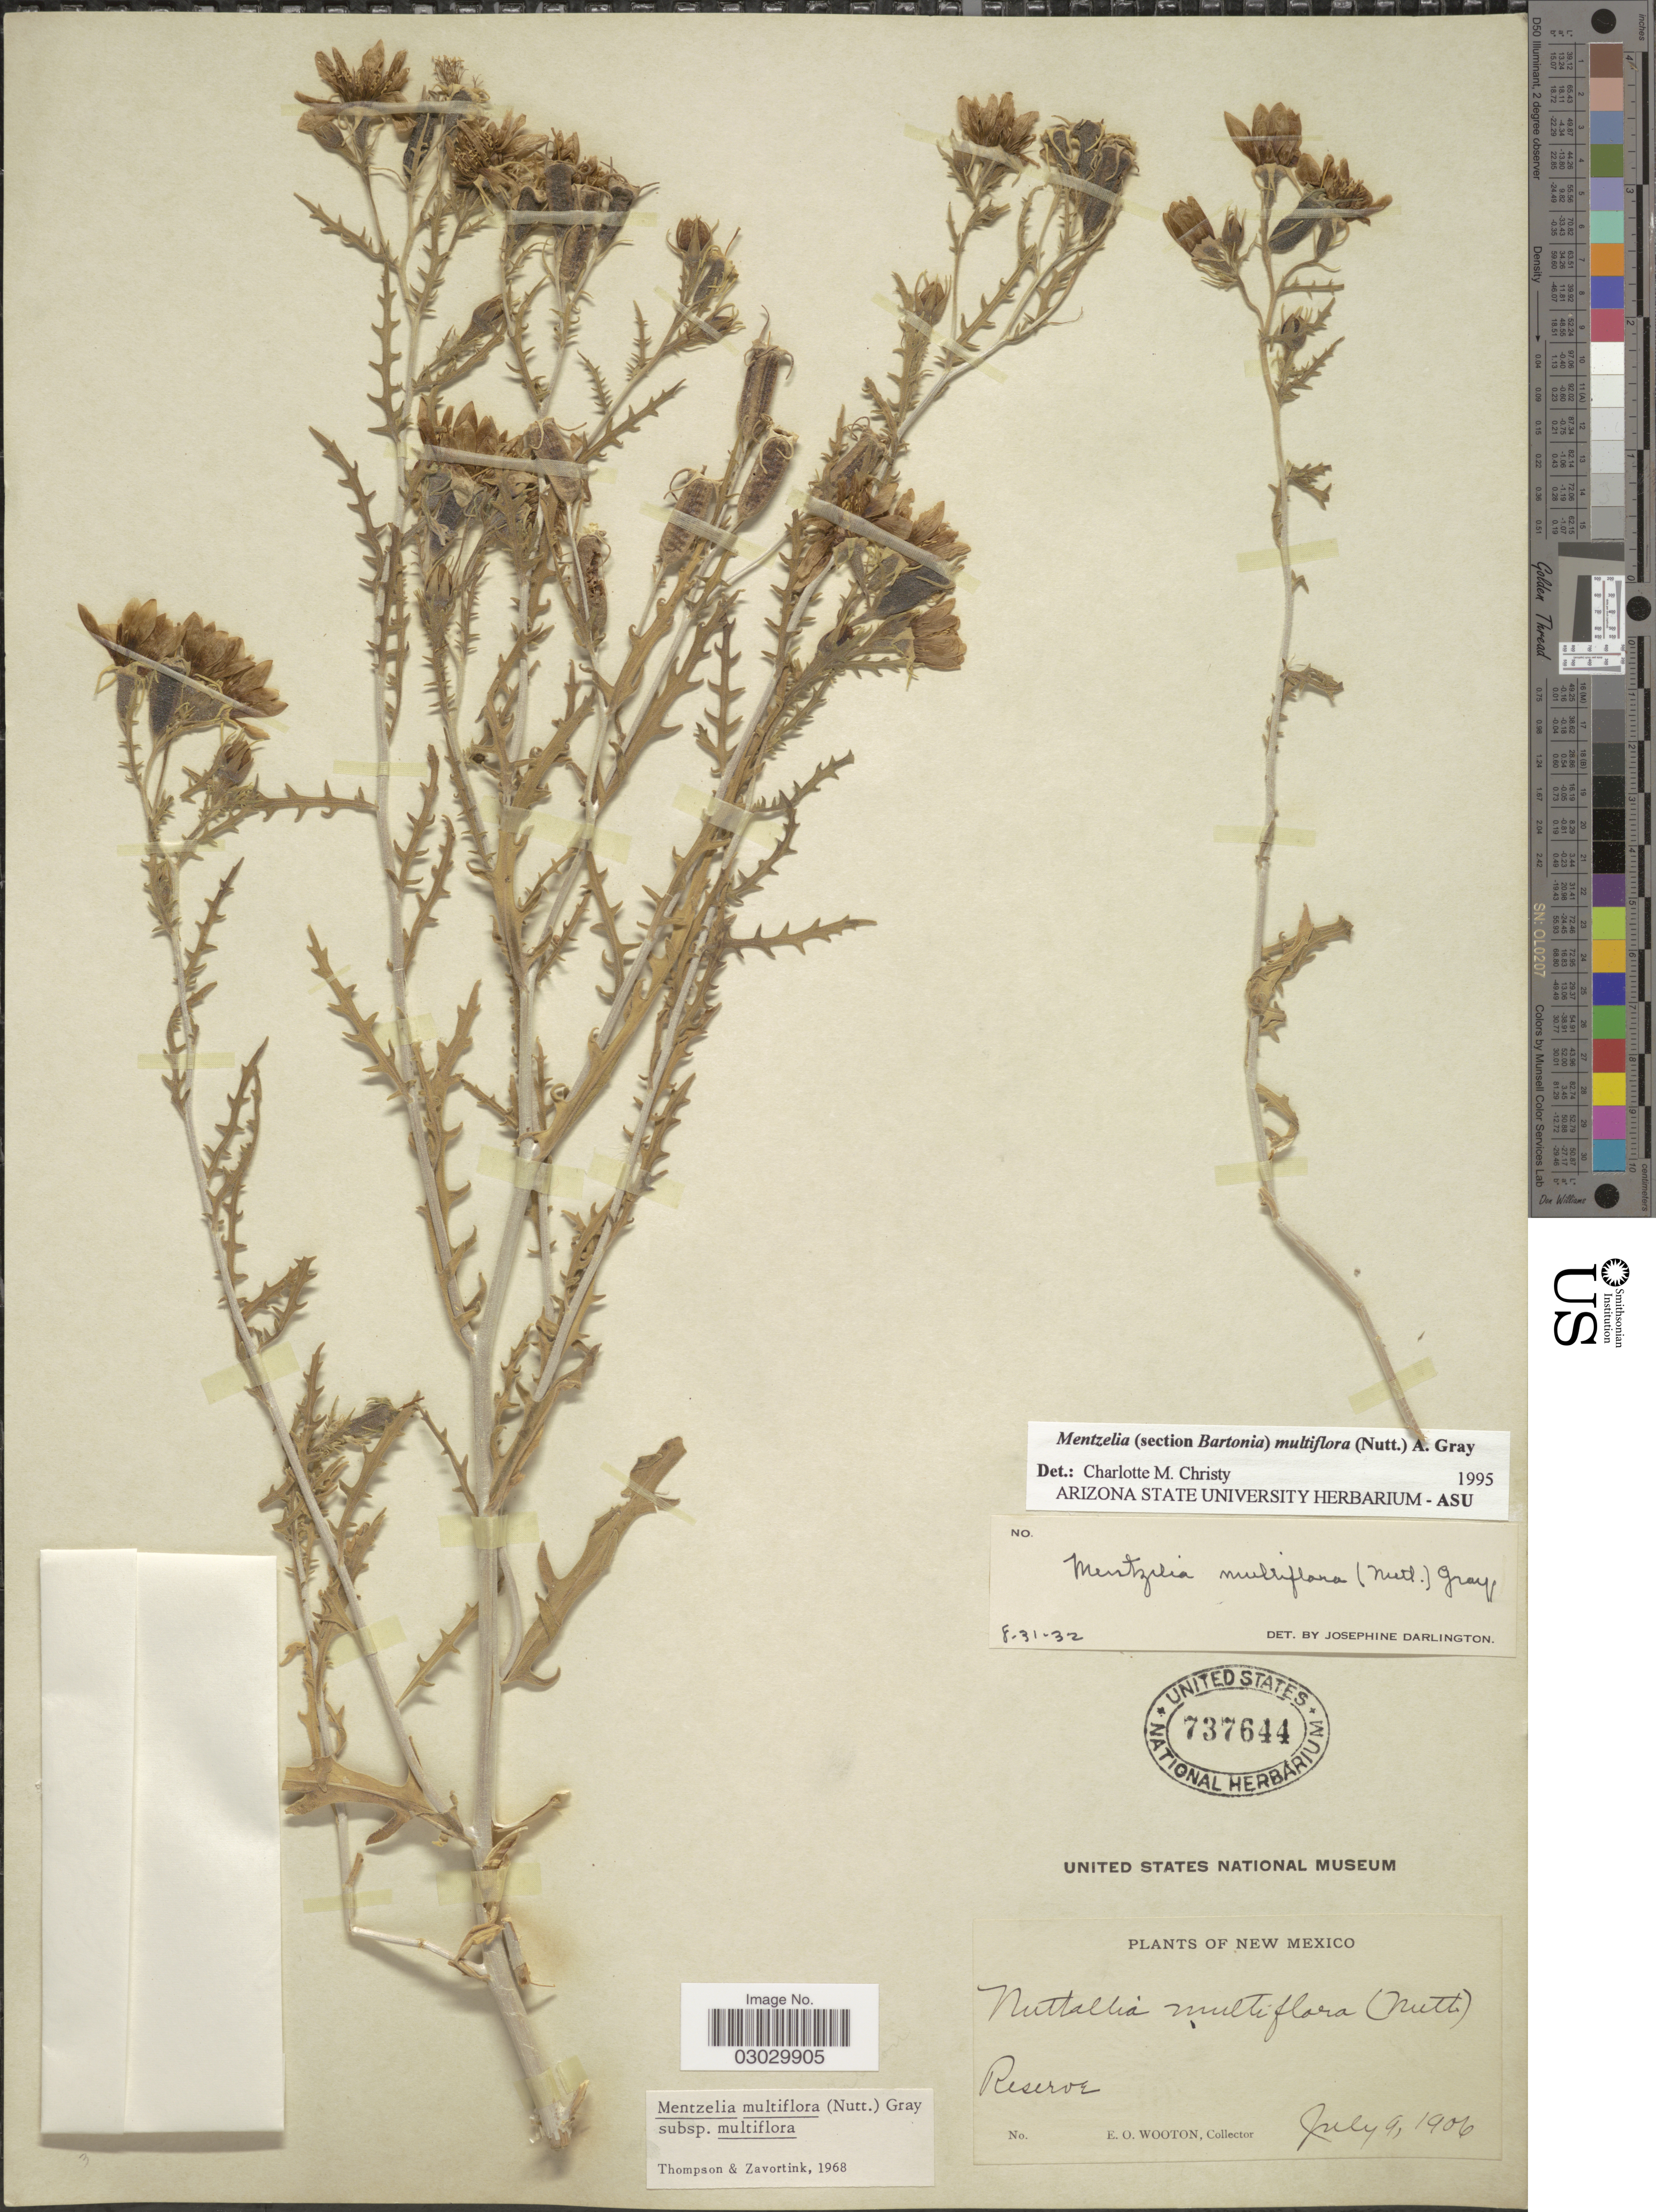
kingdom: Plantae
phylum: Tracheophyta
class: Magnoliopsida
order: Cornales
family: Loasaceae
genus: Mentzelia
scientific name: Mentzelia multiflora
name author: (Nutt.) A. Gray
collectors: E. O. Wooton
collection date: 1906-07-09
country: United States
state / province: New Mexico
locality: Reserve.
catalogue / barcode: US 737644